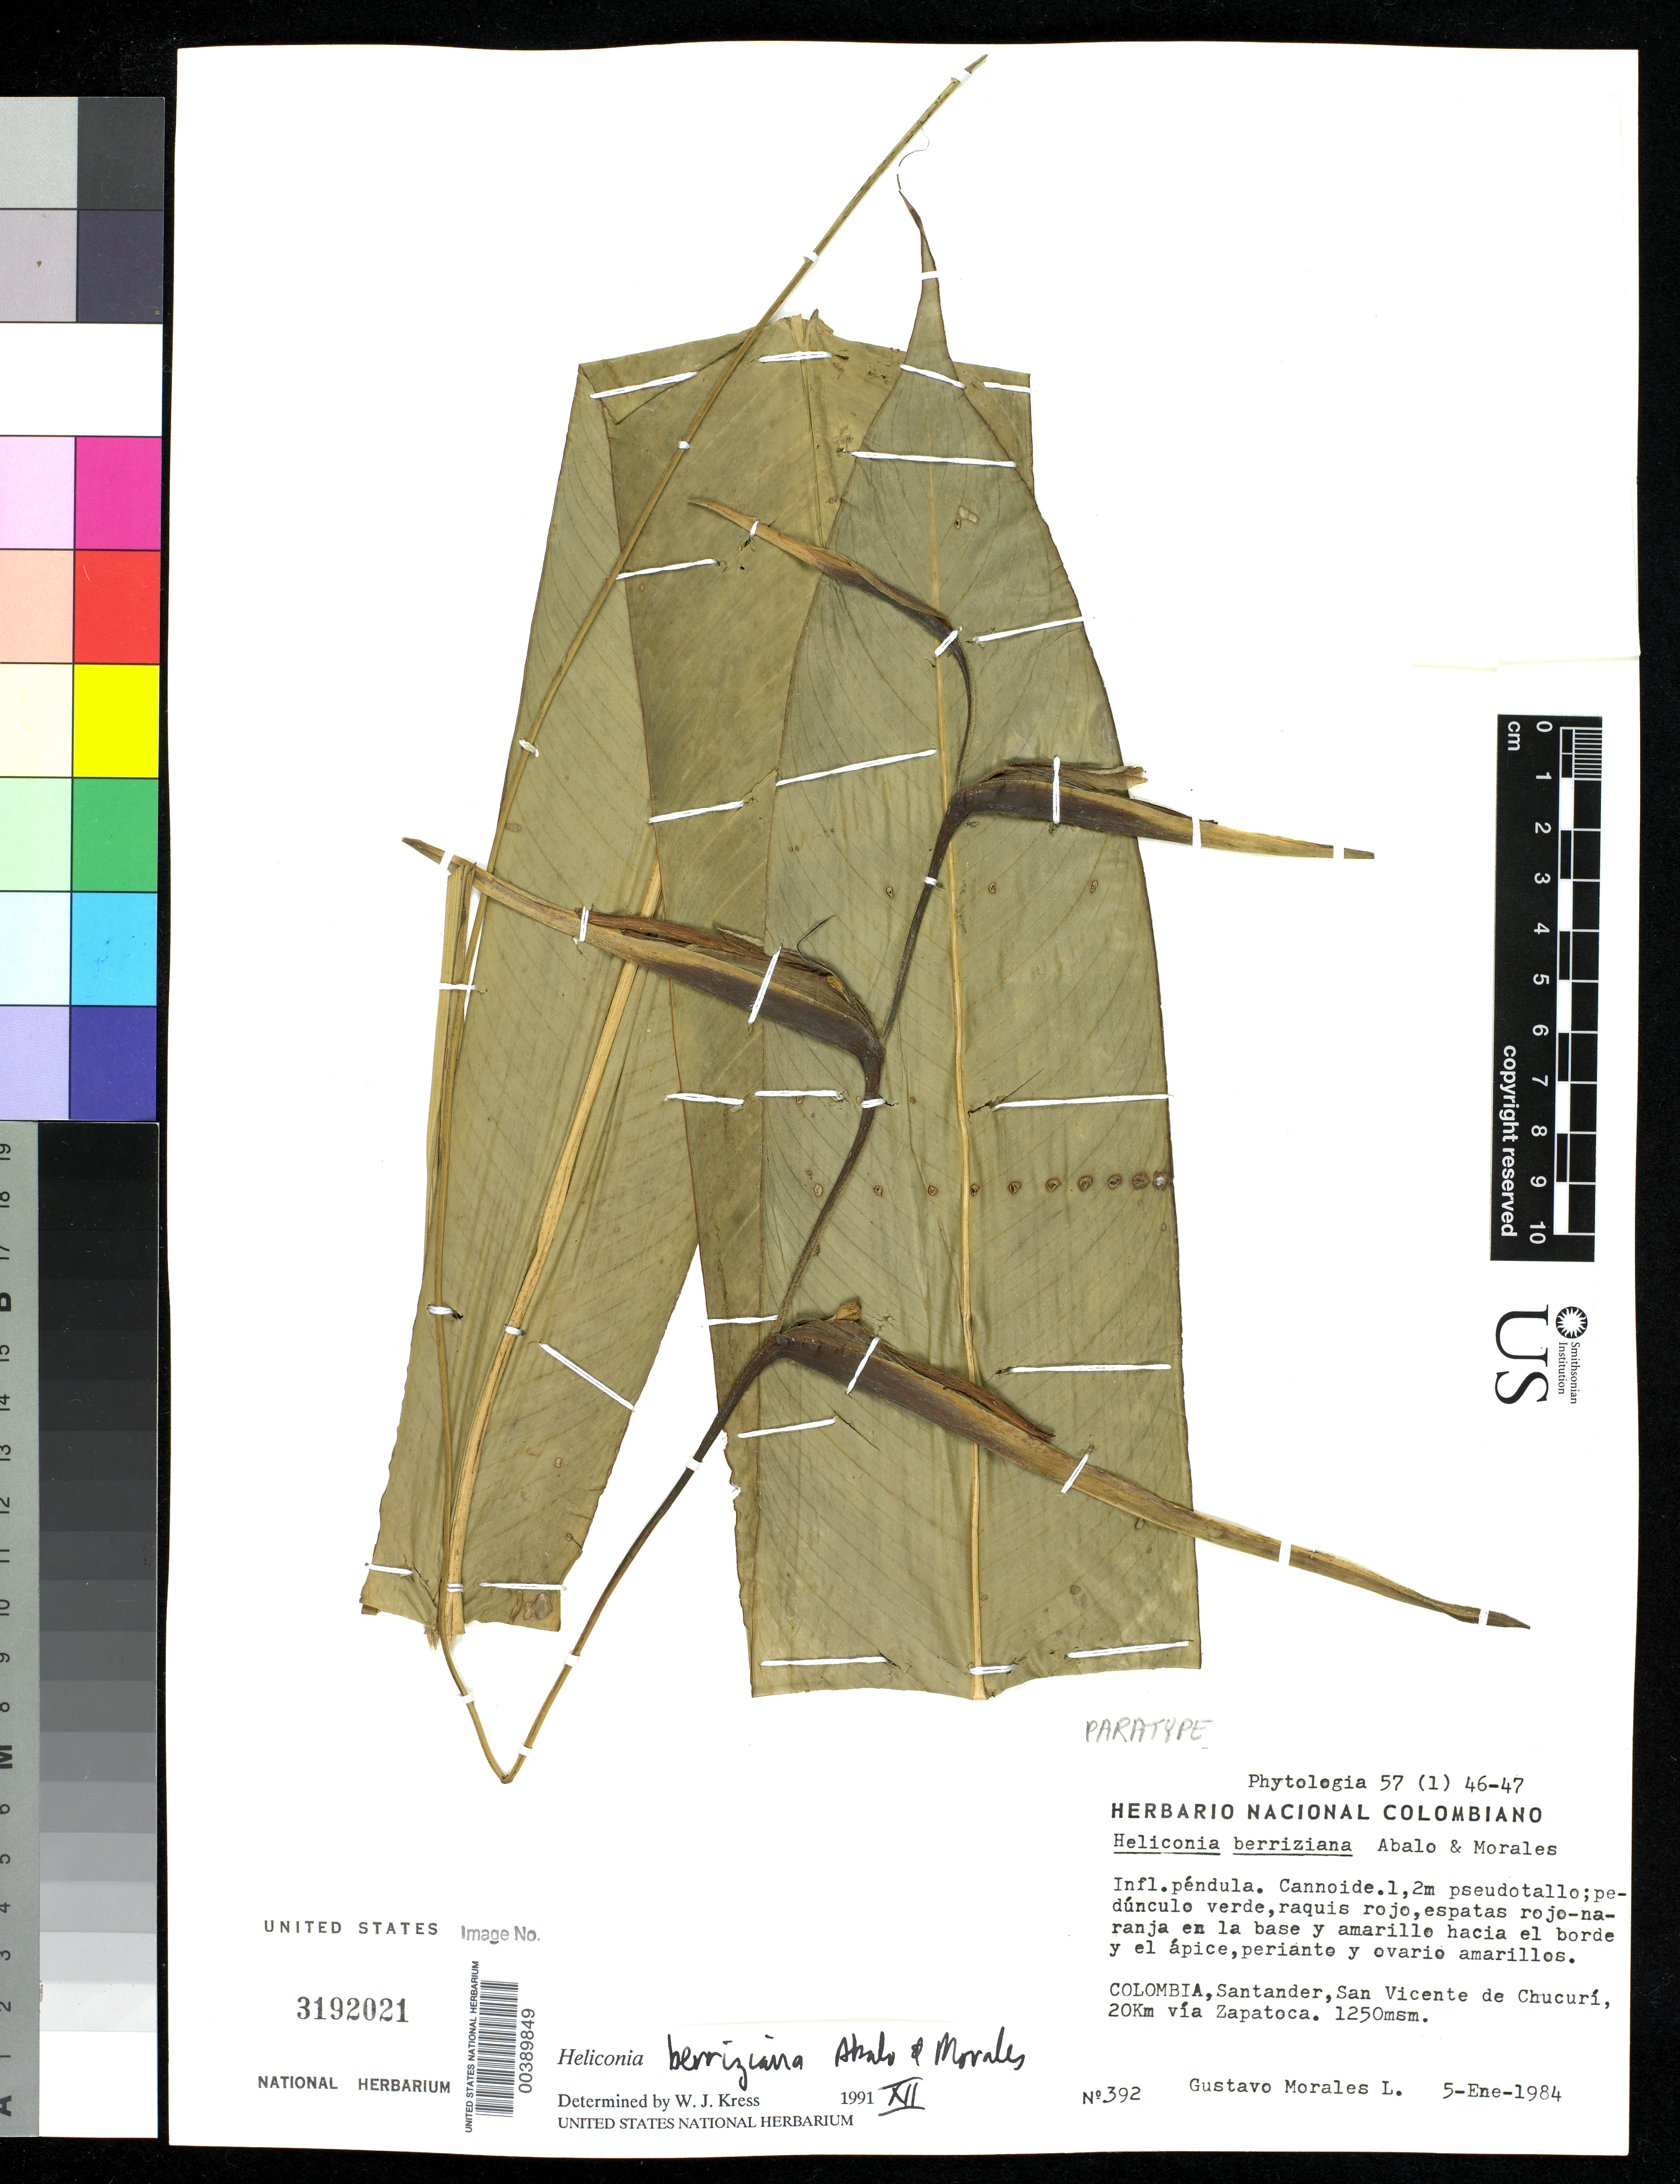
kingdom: Plantae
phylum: Tracheophyta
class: Liliopsida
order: Zingiberales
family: Heliconiaceae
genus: Heliconia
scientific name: Heliconia berriziana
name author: Abalo & G. Morales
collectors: G. Morales L.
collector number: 392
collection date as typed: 05 Jan 1984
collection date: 1984-01-05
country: Colombia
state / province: Santander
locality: San Vicente de Chucuri, 20 km via zapatoca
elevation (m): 1250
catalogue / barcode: US 3192021